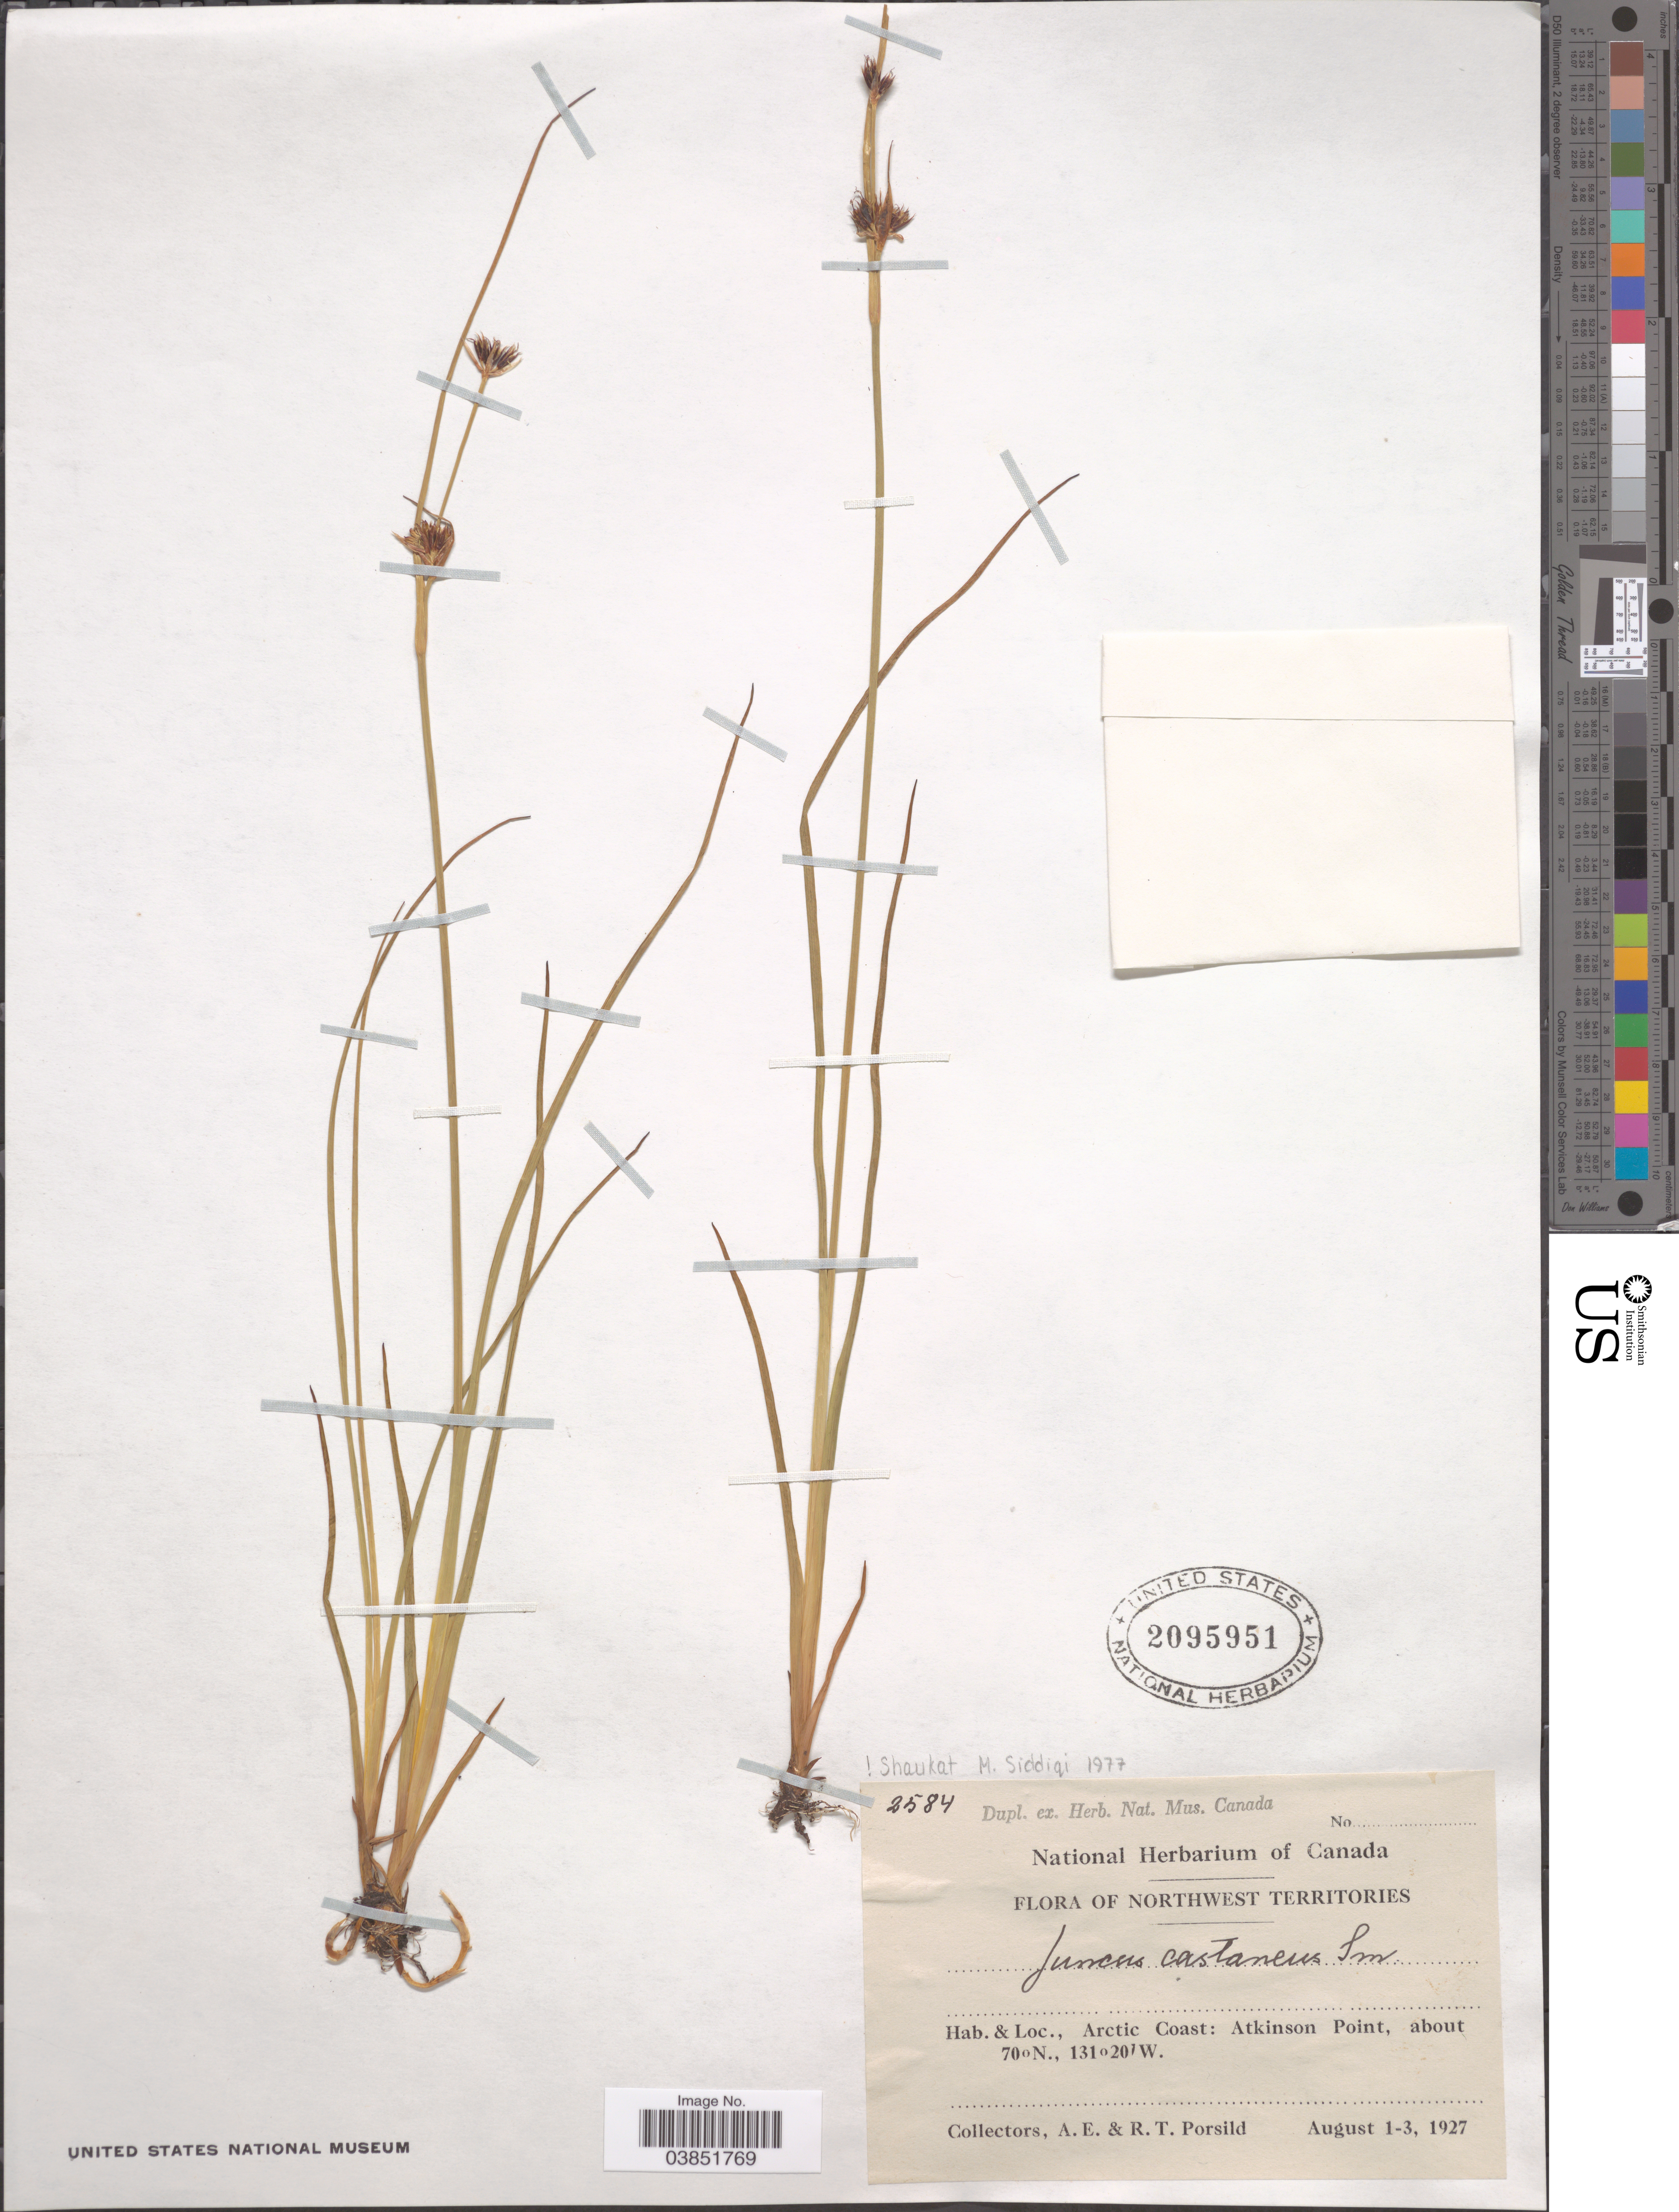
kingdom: Plantae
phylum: Tracheophyta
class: Liliopsida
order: Poales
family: Juncaceae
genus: Juncus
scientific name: Juncus castaneus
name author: Sm.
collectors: A. E. Porsild & R. T. Porsild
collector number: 2584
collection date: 1927-08-01/1927-08-03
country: Canada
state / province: Northwest Territories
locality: Arctic Coast: Atkinson Point.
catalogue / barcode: US 2095951